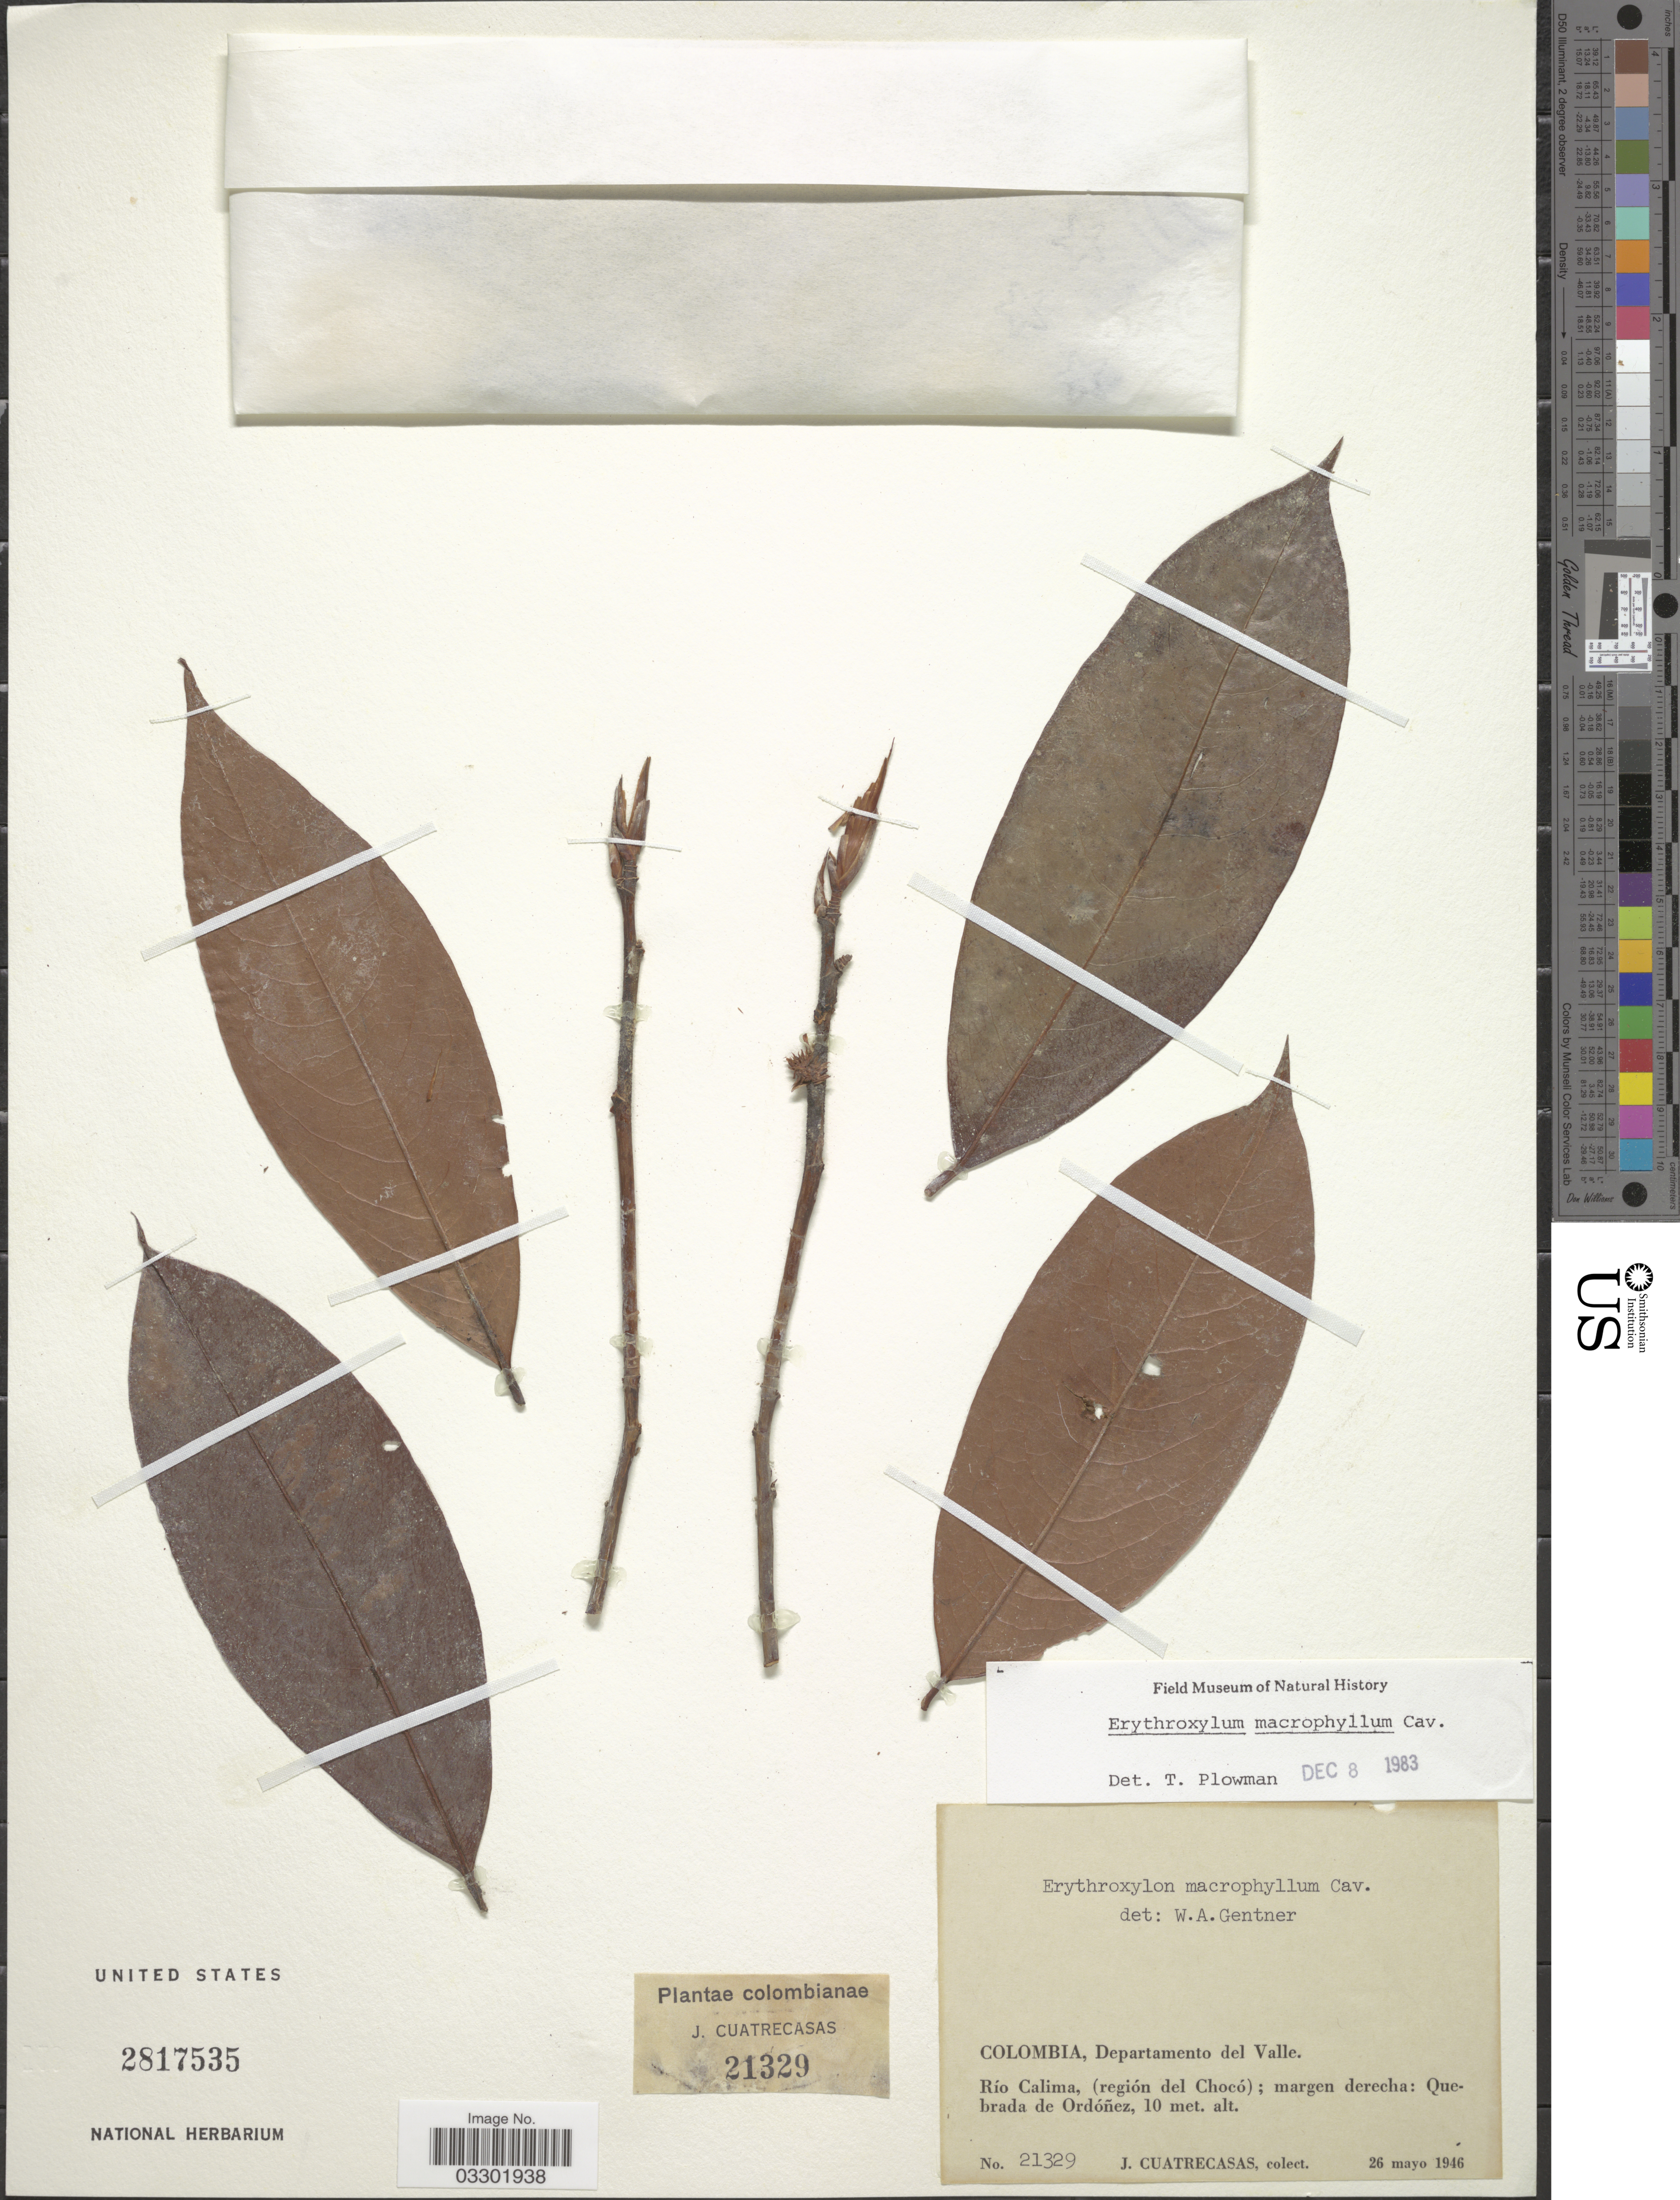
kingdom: Plantae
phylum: Tracheophyta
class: Magnoliopsida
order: Malpighiales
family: Erythroxylaceae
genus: Erythroxylum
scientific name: Erythroxylum macrophyllum var. macrophyllum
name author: Cav.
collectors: J. Cuatrecasas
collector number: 21329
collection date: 1946-05-26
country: Colombia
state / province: Valle del Cauca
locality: Departamento del Valle. Río Calima, (región del Chocó); margen derecha: Quebrada de Ordóñez.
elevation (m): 10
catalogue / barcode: US 2817535